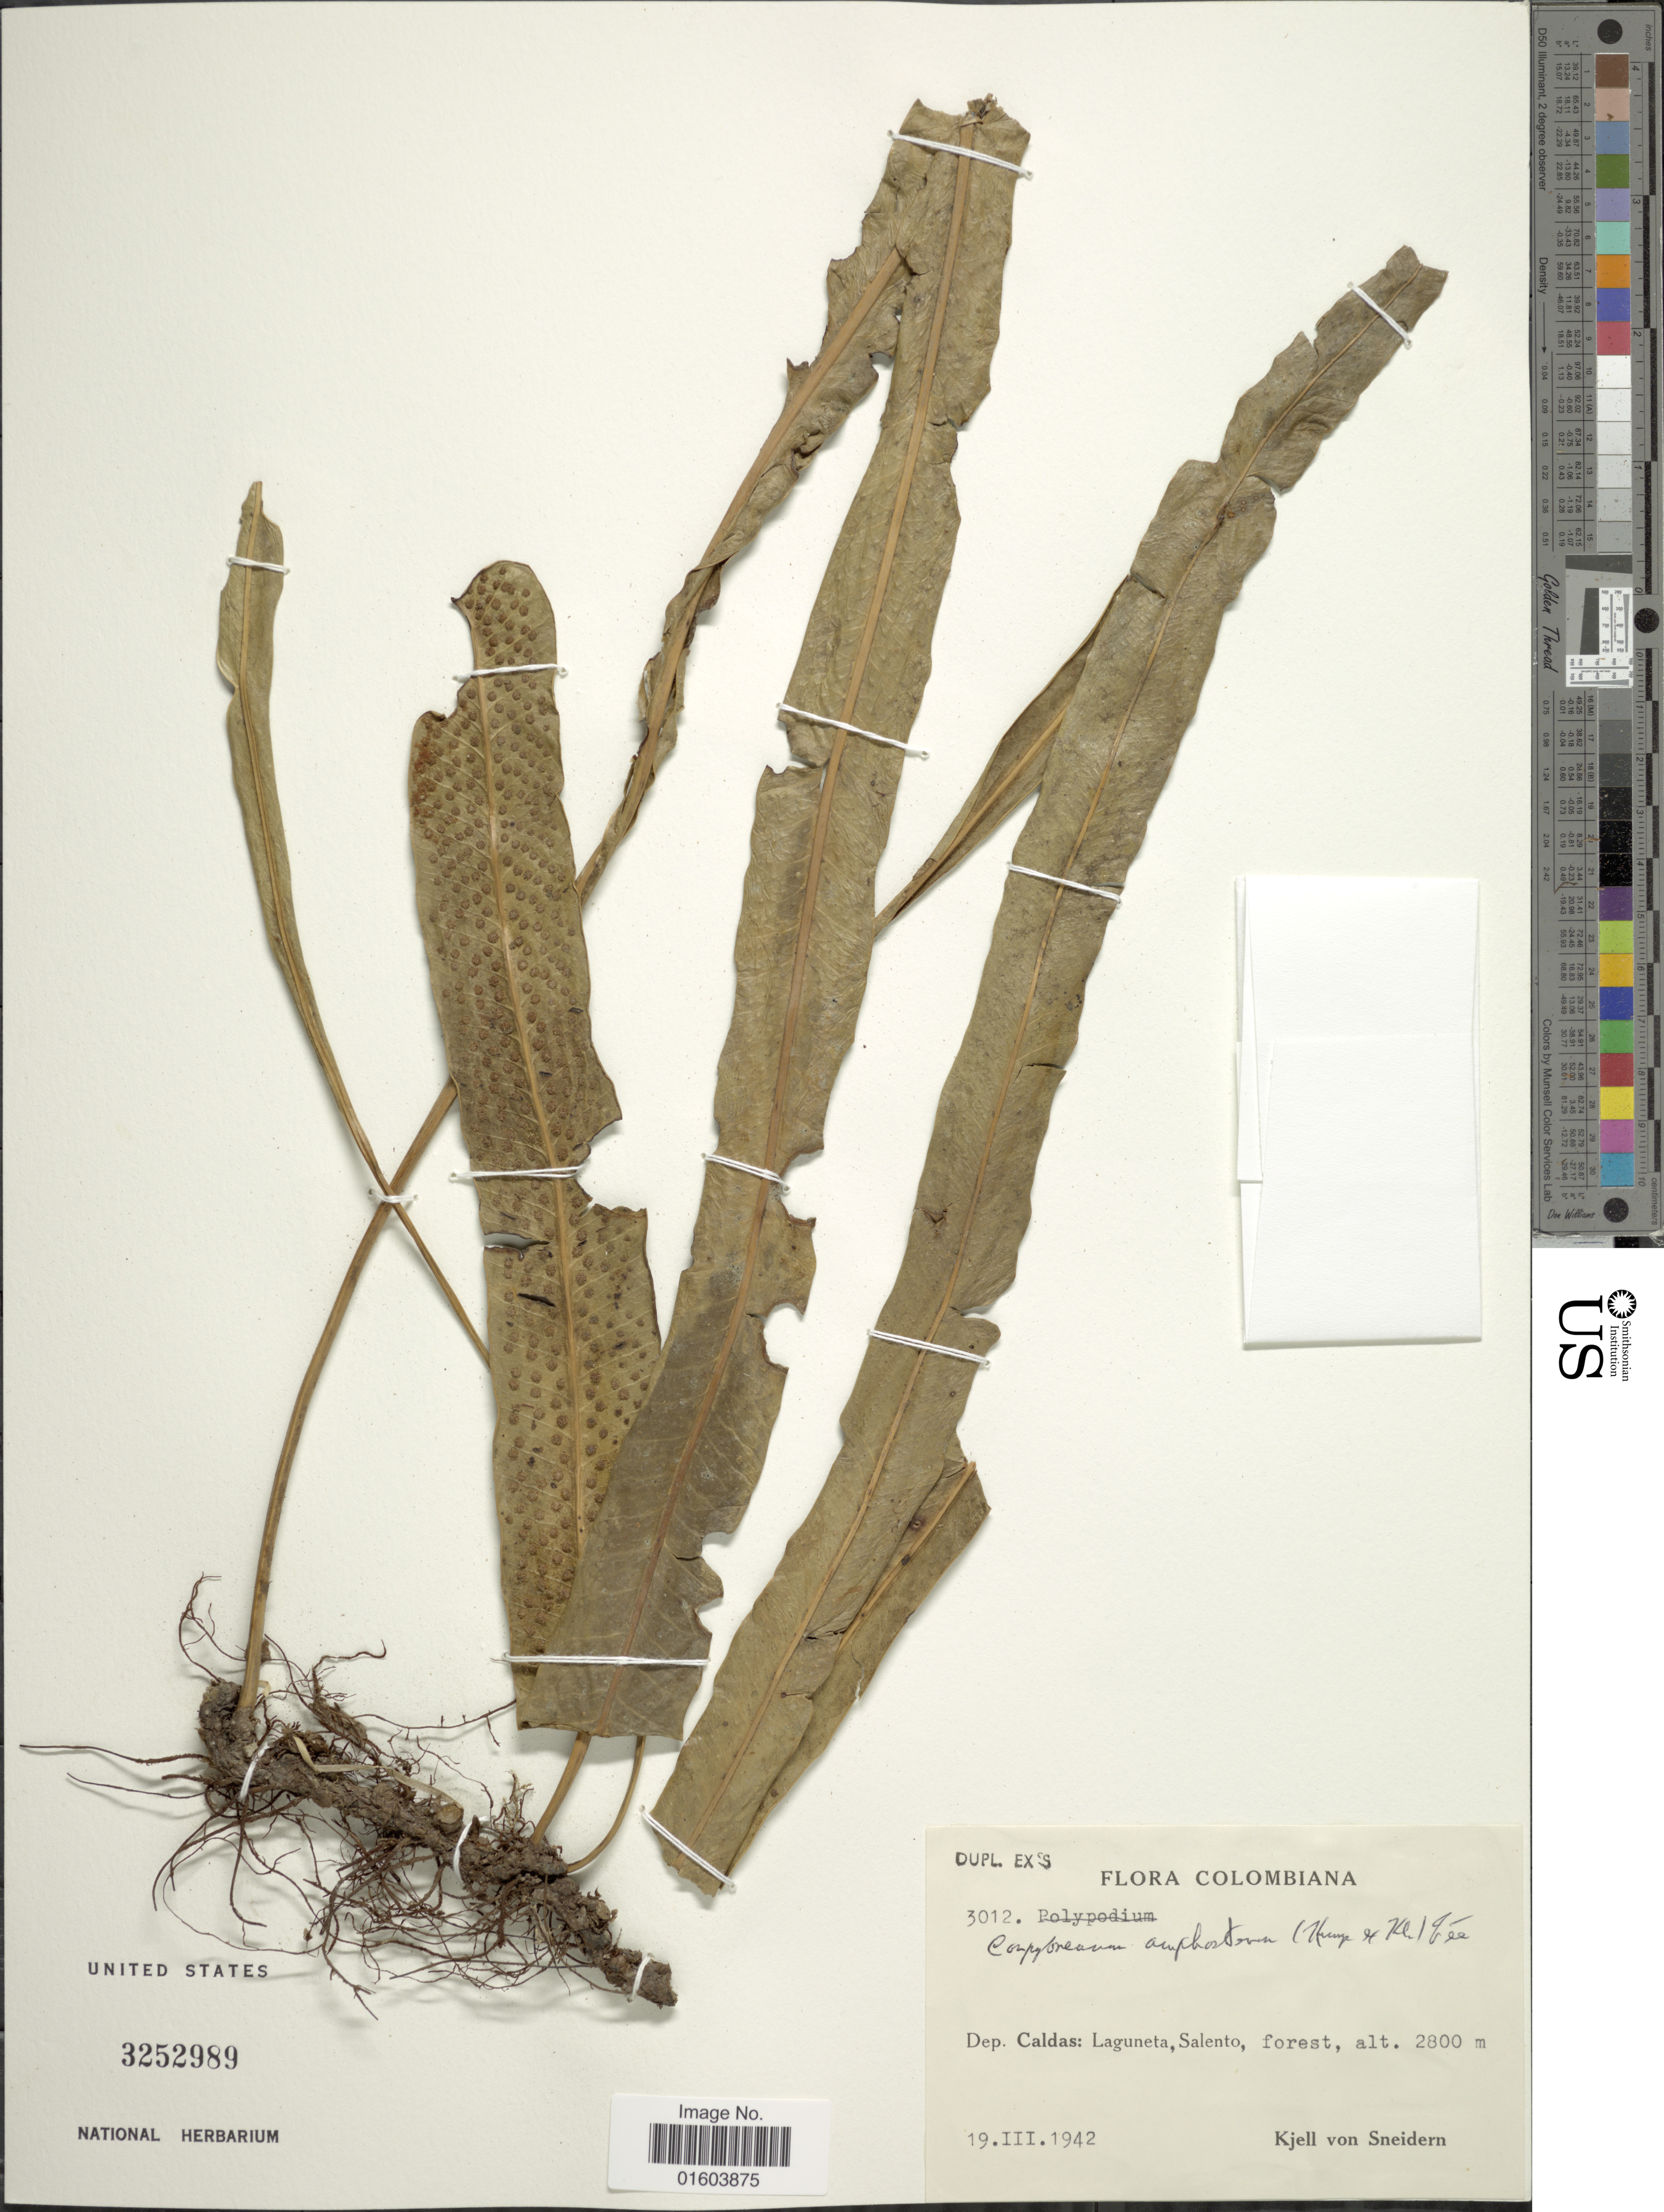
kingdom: Plantae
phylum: Tracheophyta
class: Polypodiopsida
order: Polypodiales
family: Polypodiaceae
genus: Campyloneurum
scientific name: Campyloneurum amphostenon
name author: (Kunze ex Klotzsch) Fée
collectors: K. von Sneidern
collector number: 3012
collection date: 1942-03-19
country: Colombia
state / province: Caldas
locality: Dep. Caldas: Laguneta, Salento forest.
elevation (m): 2800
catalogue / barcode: US 3252989